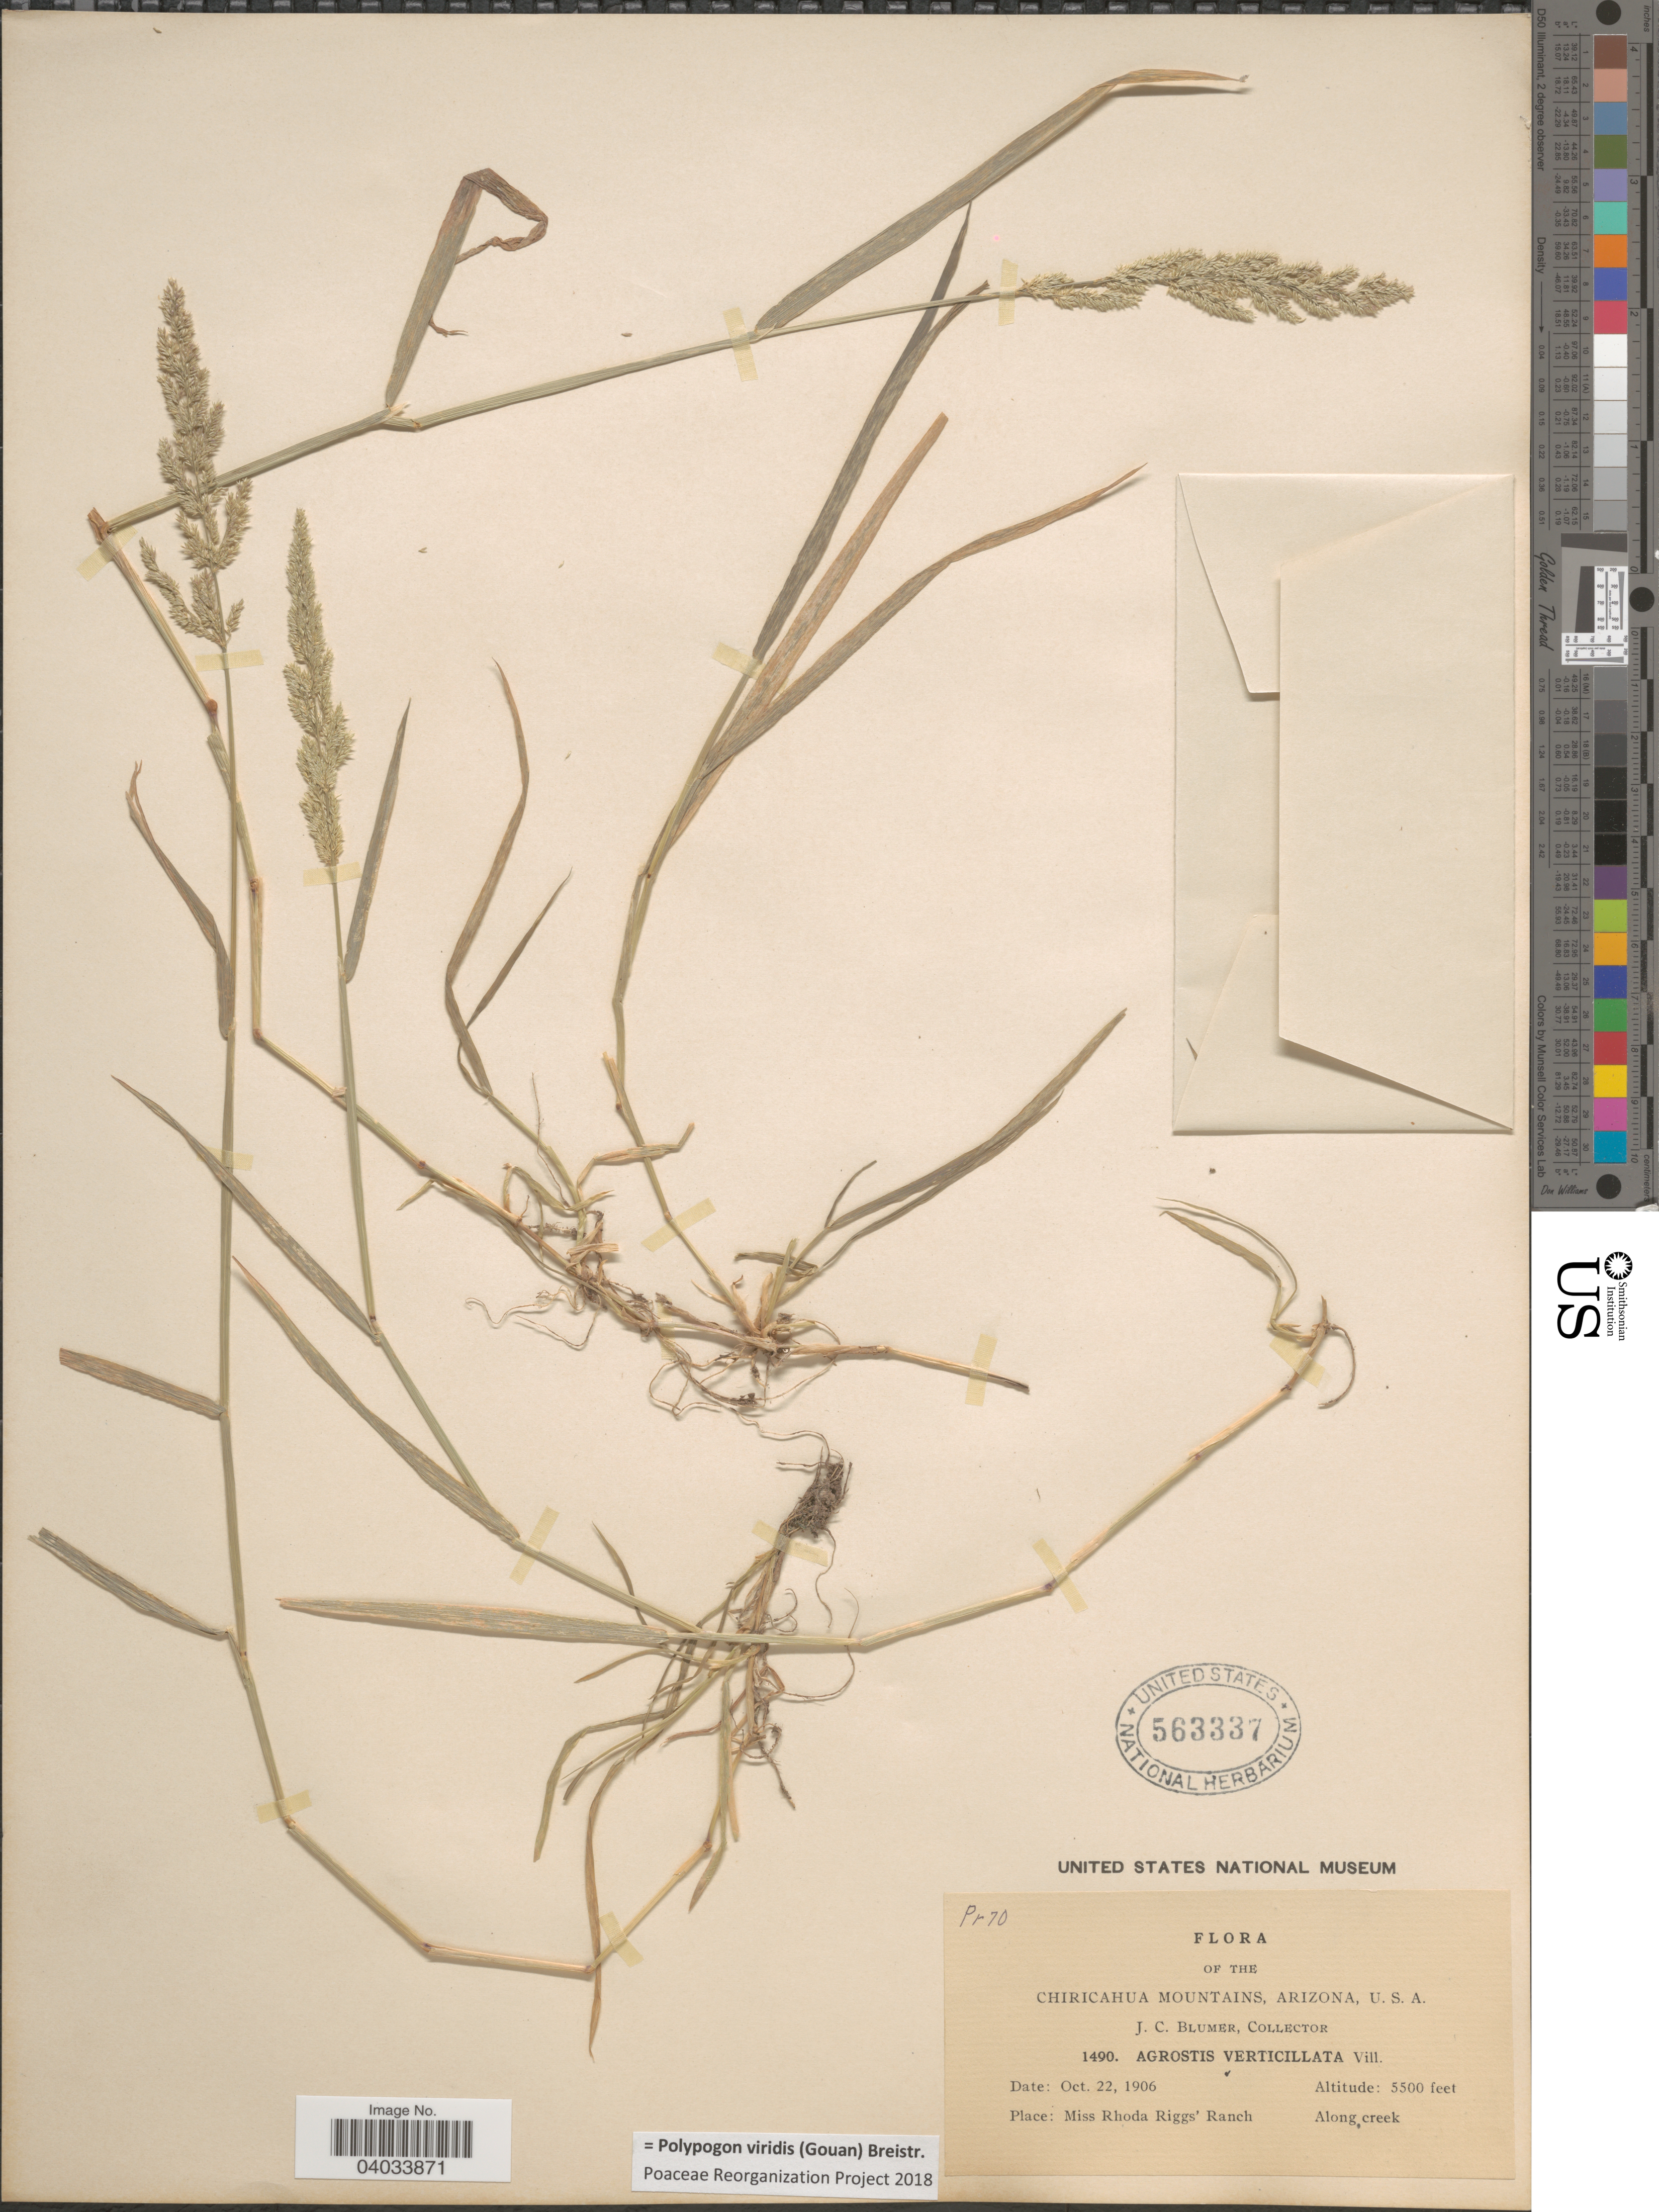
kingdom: Plantae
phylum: Tracheophyta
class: Liliopsida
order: Poales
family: Poaceae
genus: Polypogon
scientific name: Polypogon viridis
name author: (Gouan) Breistroffer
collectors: J. C. Blumer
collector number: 1490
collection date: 1906-10-22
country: United States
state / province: Arizona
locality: Chiricahua Mountains. Miss Rhoda Riggs' Ranch.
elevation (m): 1676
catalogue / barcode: US 563337